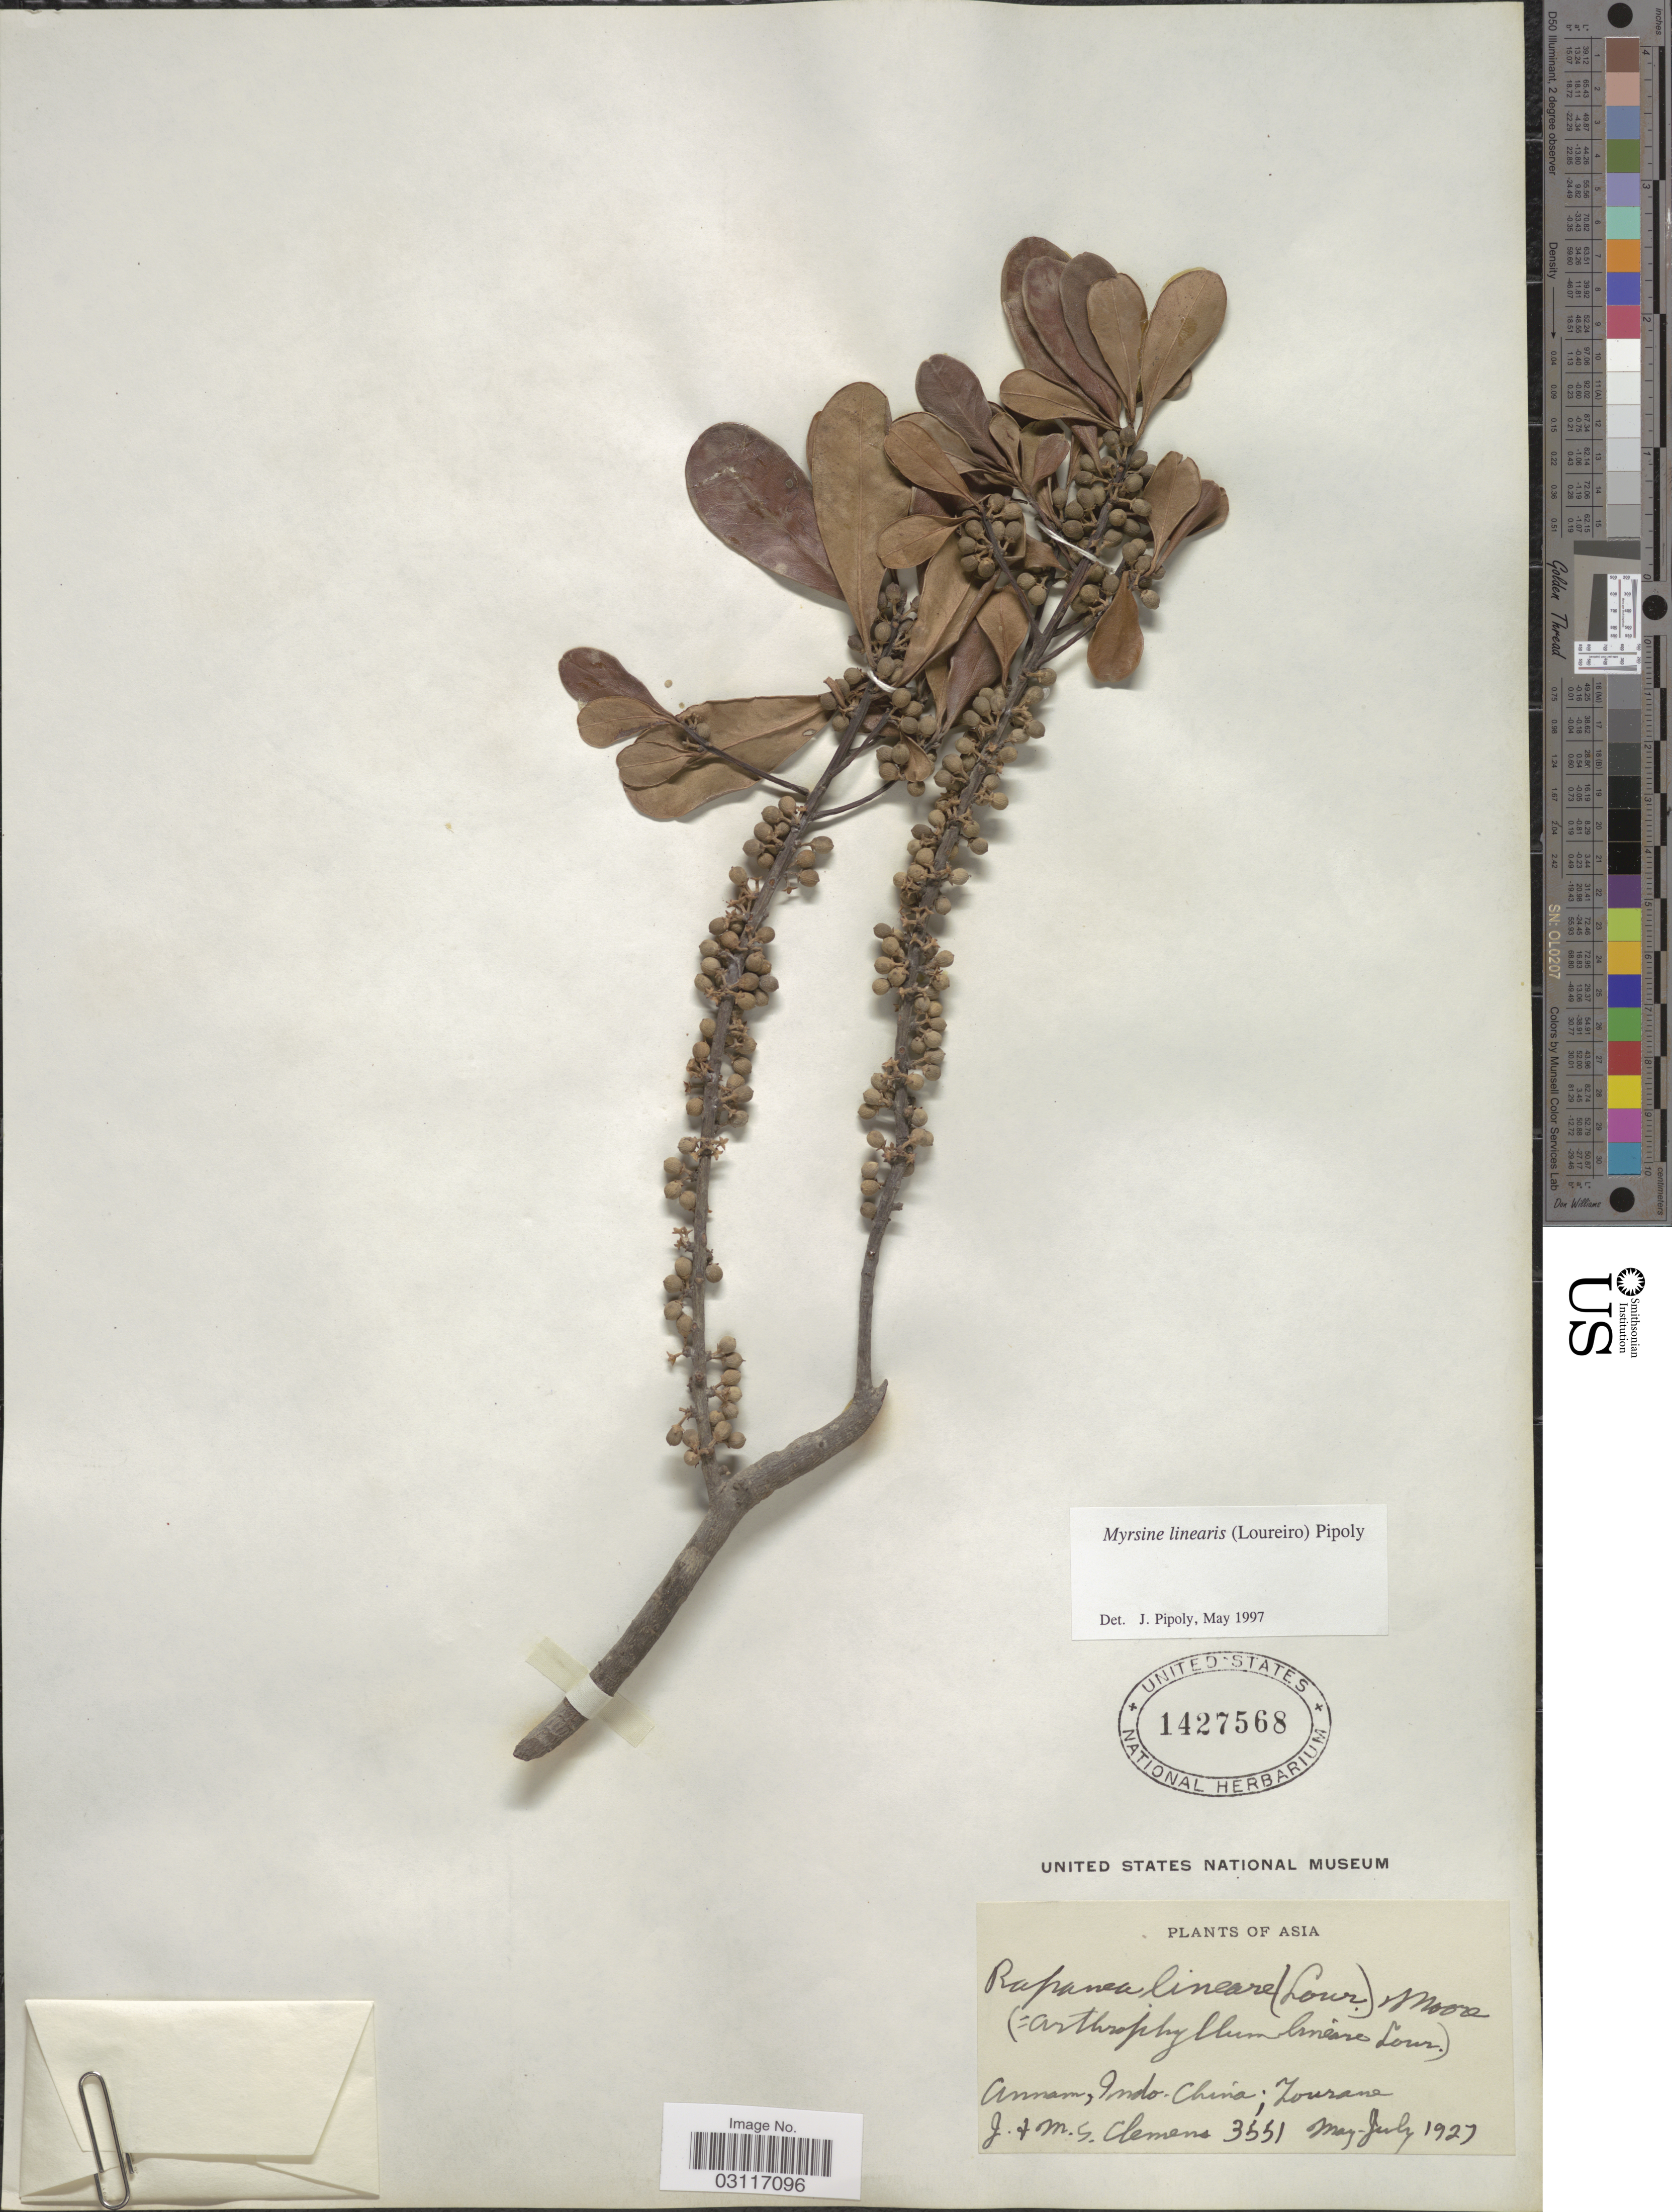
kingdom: Plantae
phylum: Tracheophyta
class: Magnoliopsida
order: Ericales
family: Primulaceae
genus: Myrsine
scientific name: Myrsine linearis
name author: (Lour.) Poir.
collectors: J. Clemens & M. S. Clemens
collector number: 3551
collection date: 1927-05/1927-07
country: Vietnam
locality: Asia. Annam, Indo-China; Tourane.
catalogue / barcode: US 1427568